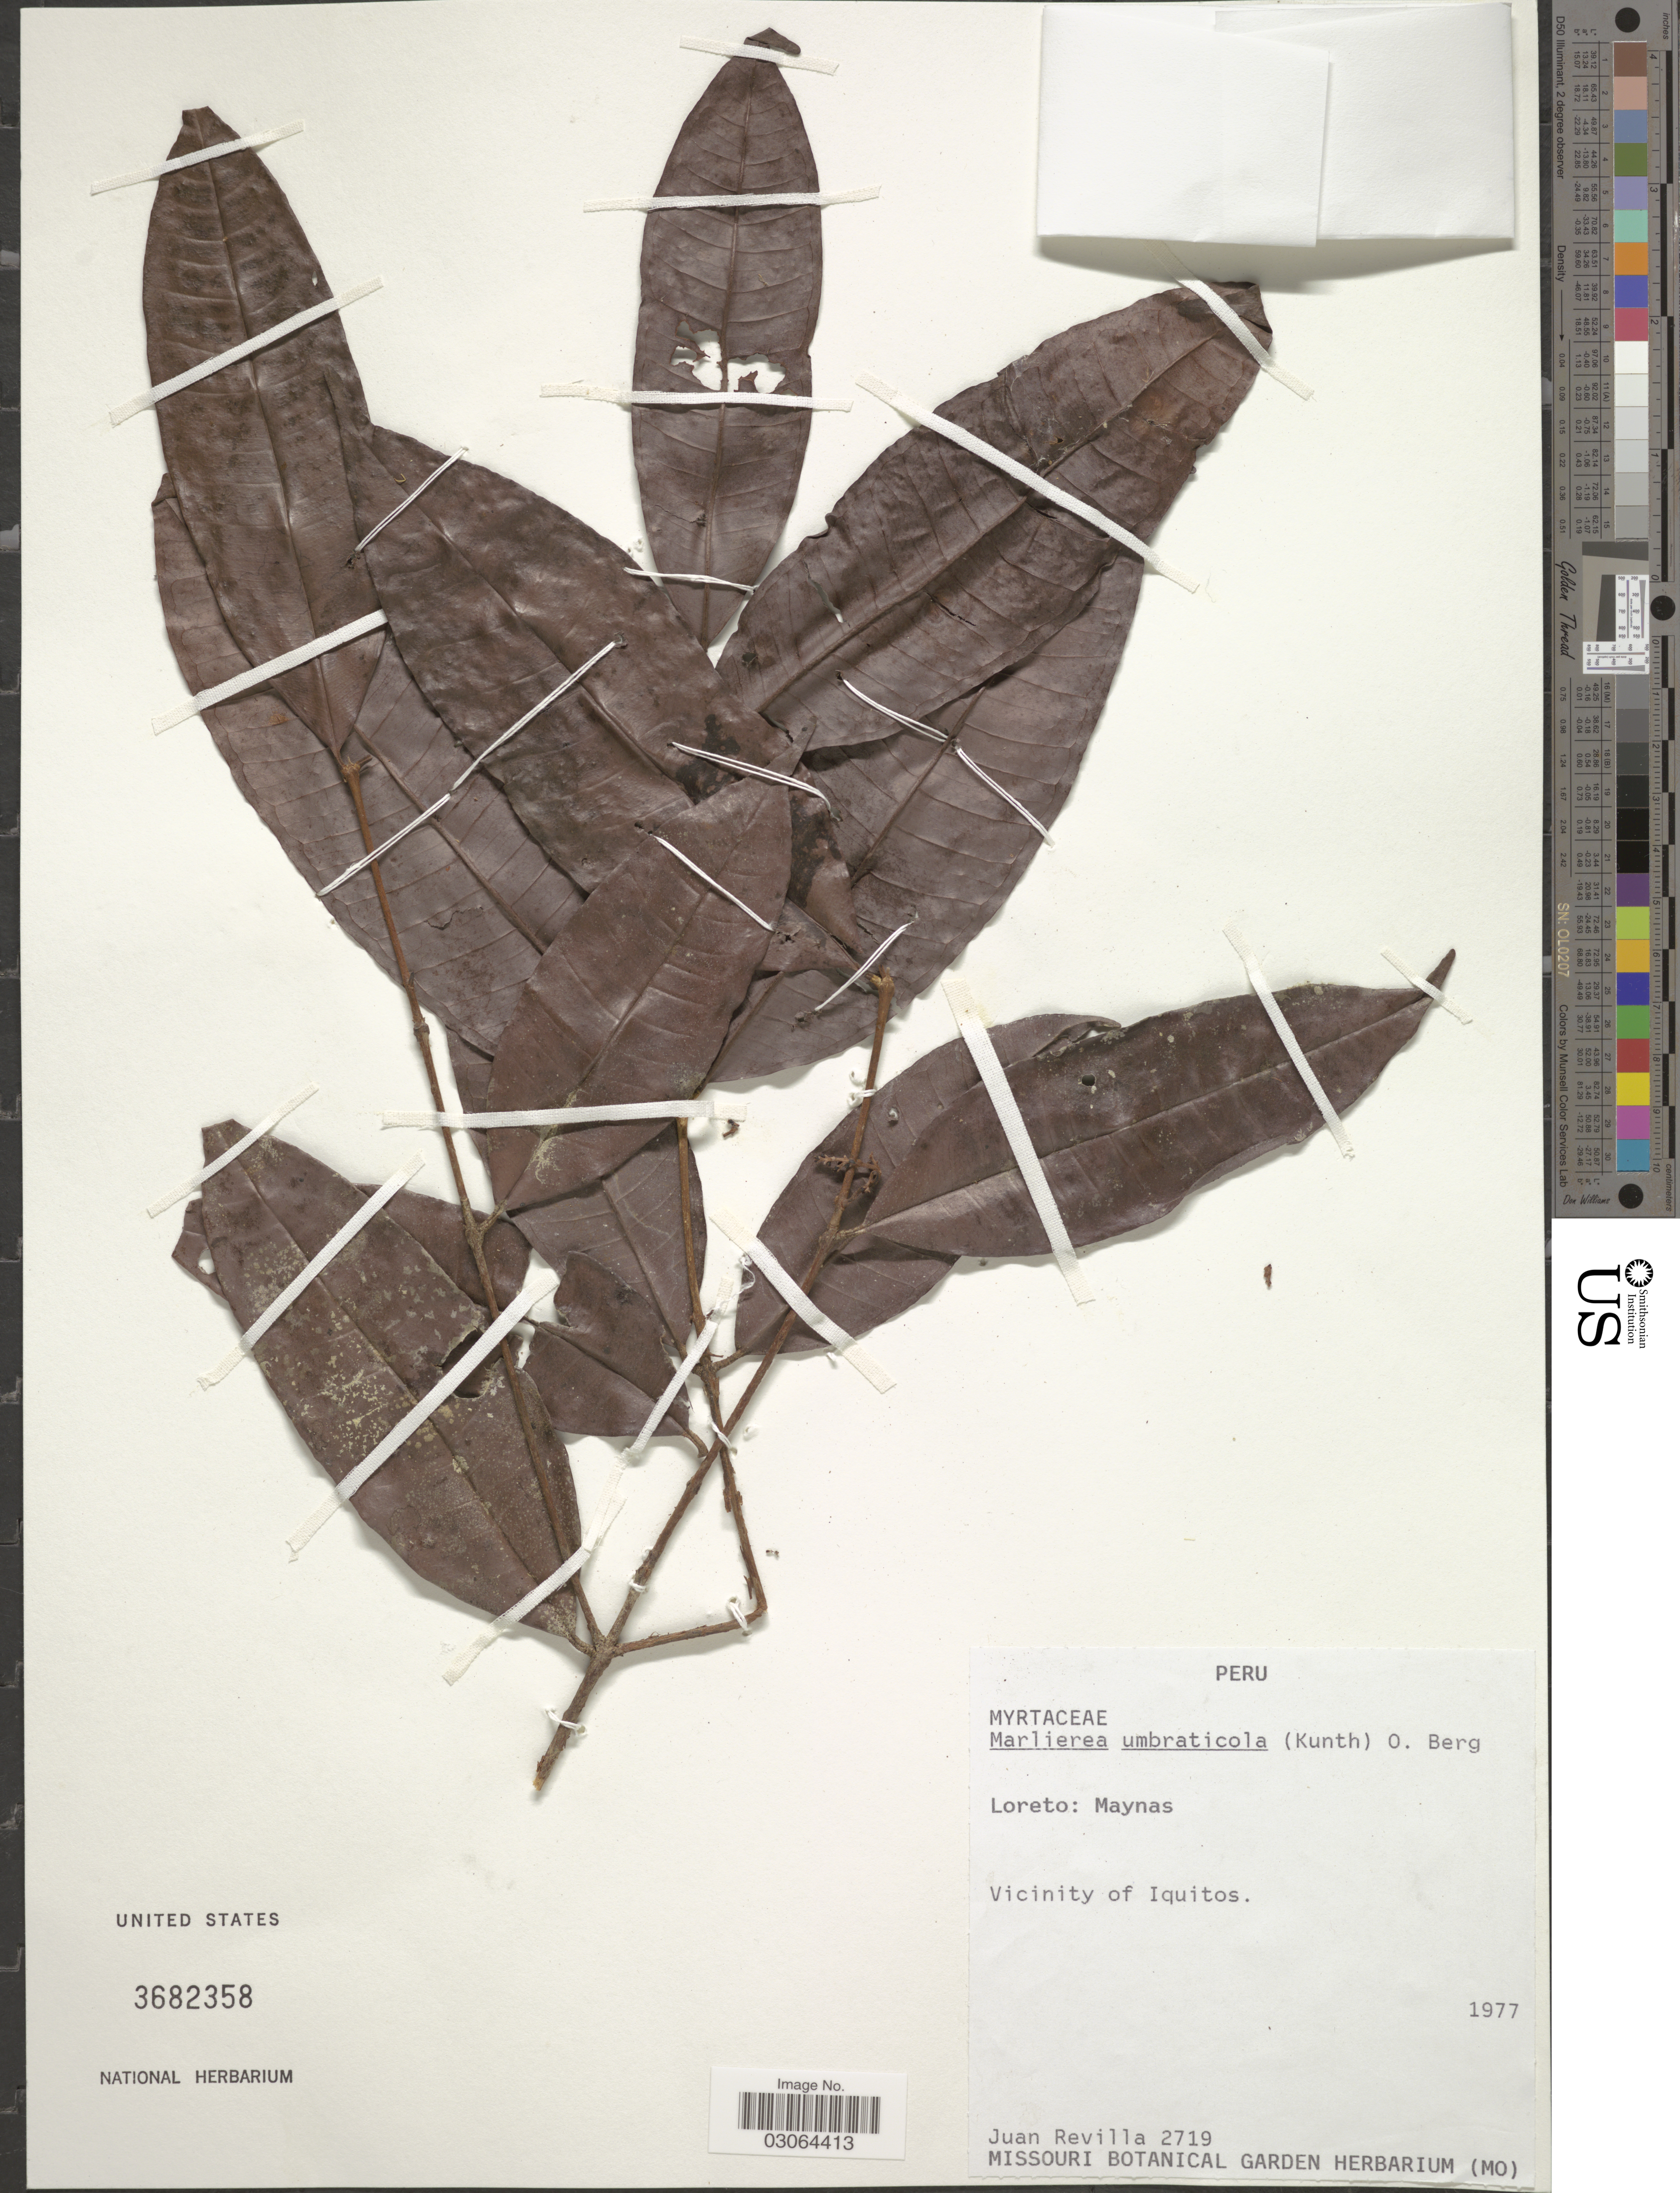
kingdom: Plantae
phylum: Tracheophyta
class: Magnoliopsida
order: Myrtales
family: Myrtaceae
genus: Myrcia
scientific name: Myrcia umbraticola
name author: (Kunth) E. Lucas & C.E. Wilson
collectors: J. Revilla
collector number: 2719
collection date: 1977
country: Peru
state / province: Loreto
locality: Maynas, Vicinity of Iquitos.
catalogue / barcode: US 3682358